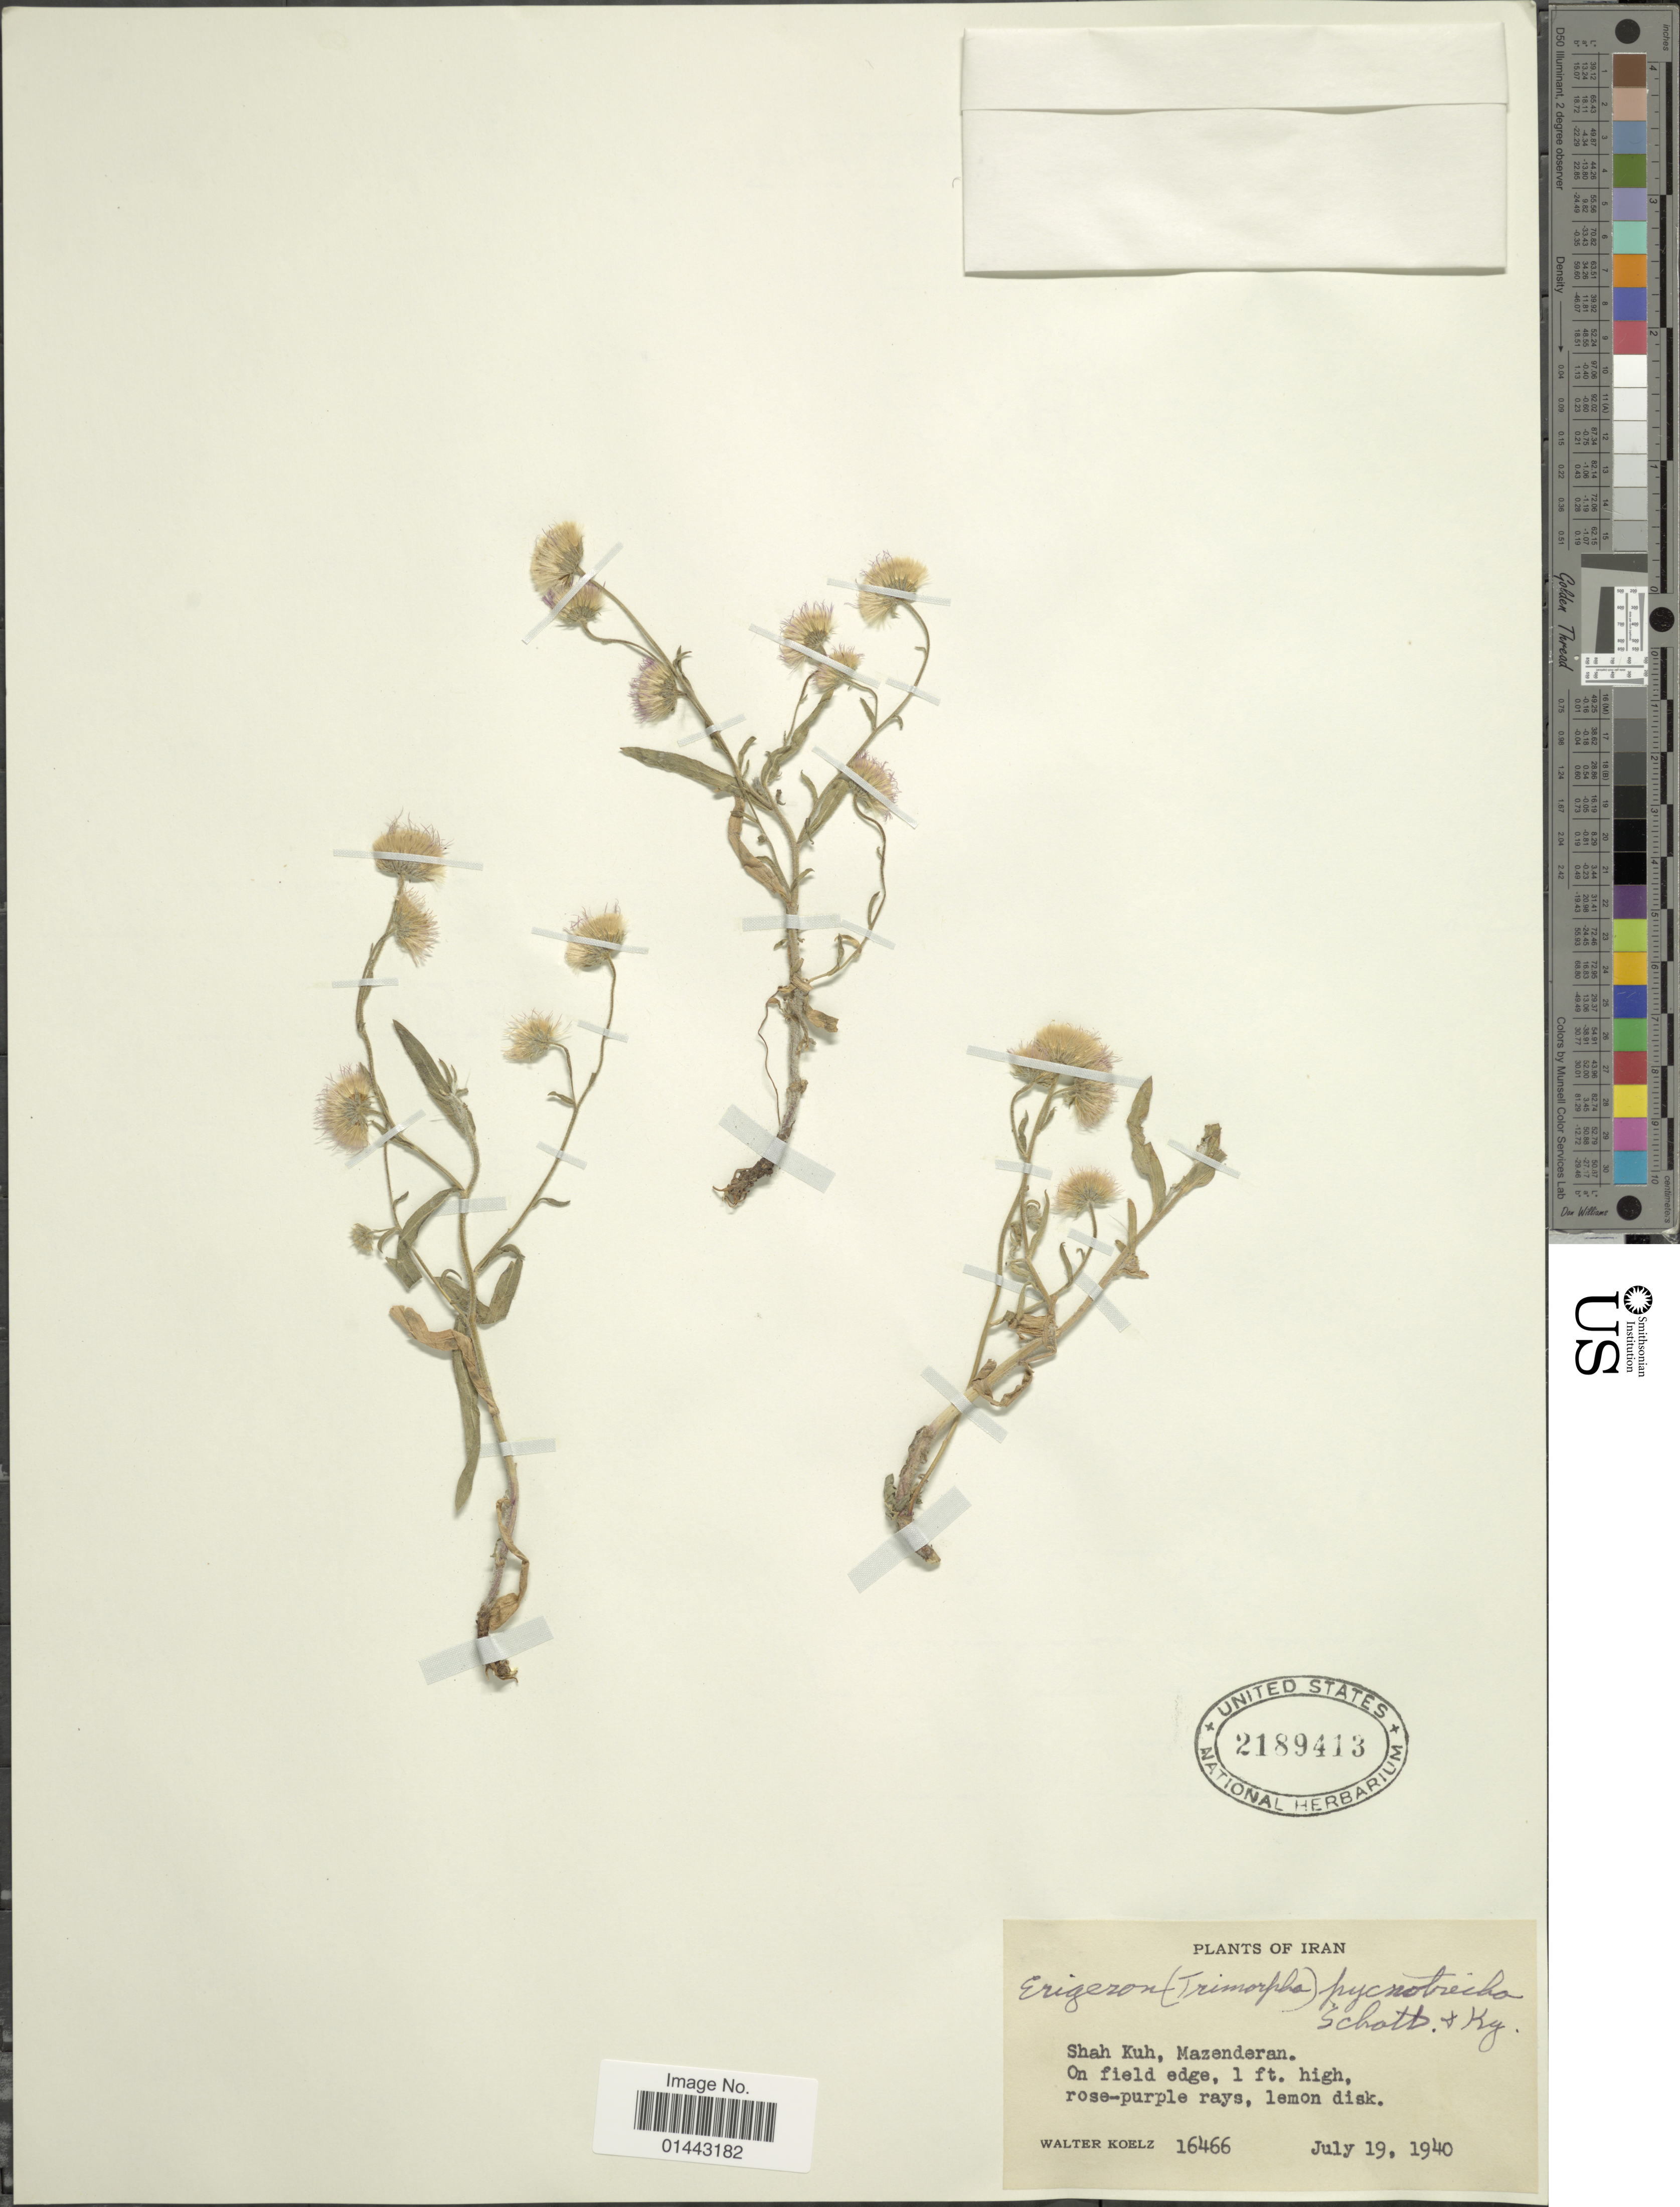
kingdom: Plantae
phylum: Tracheophyta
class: Magnoliopsida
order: Asterales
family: Asteraceae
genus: Erigeron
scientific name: Erigeron pycnotrichus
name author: Schott & Kotschy ex Tchich.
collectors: W. N. Koelz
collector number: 16466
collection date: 1940-07-19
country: Iran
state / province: Mazandaran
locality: Shah Kuh, on field edge.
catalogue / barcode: US 2189413